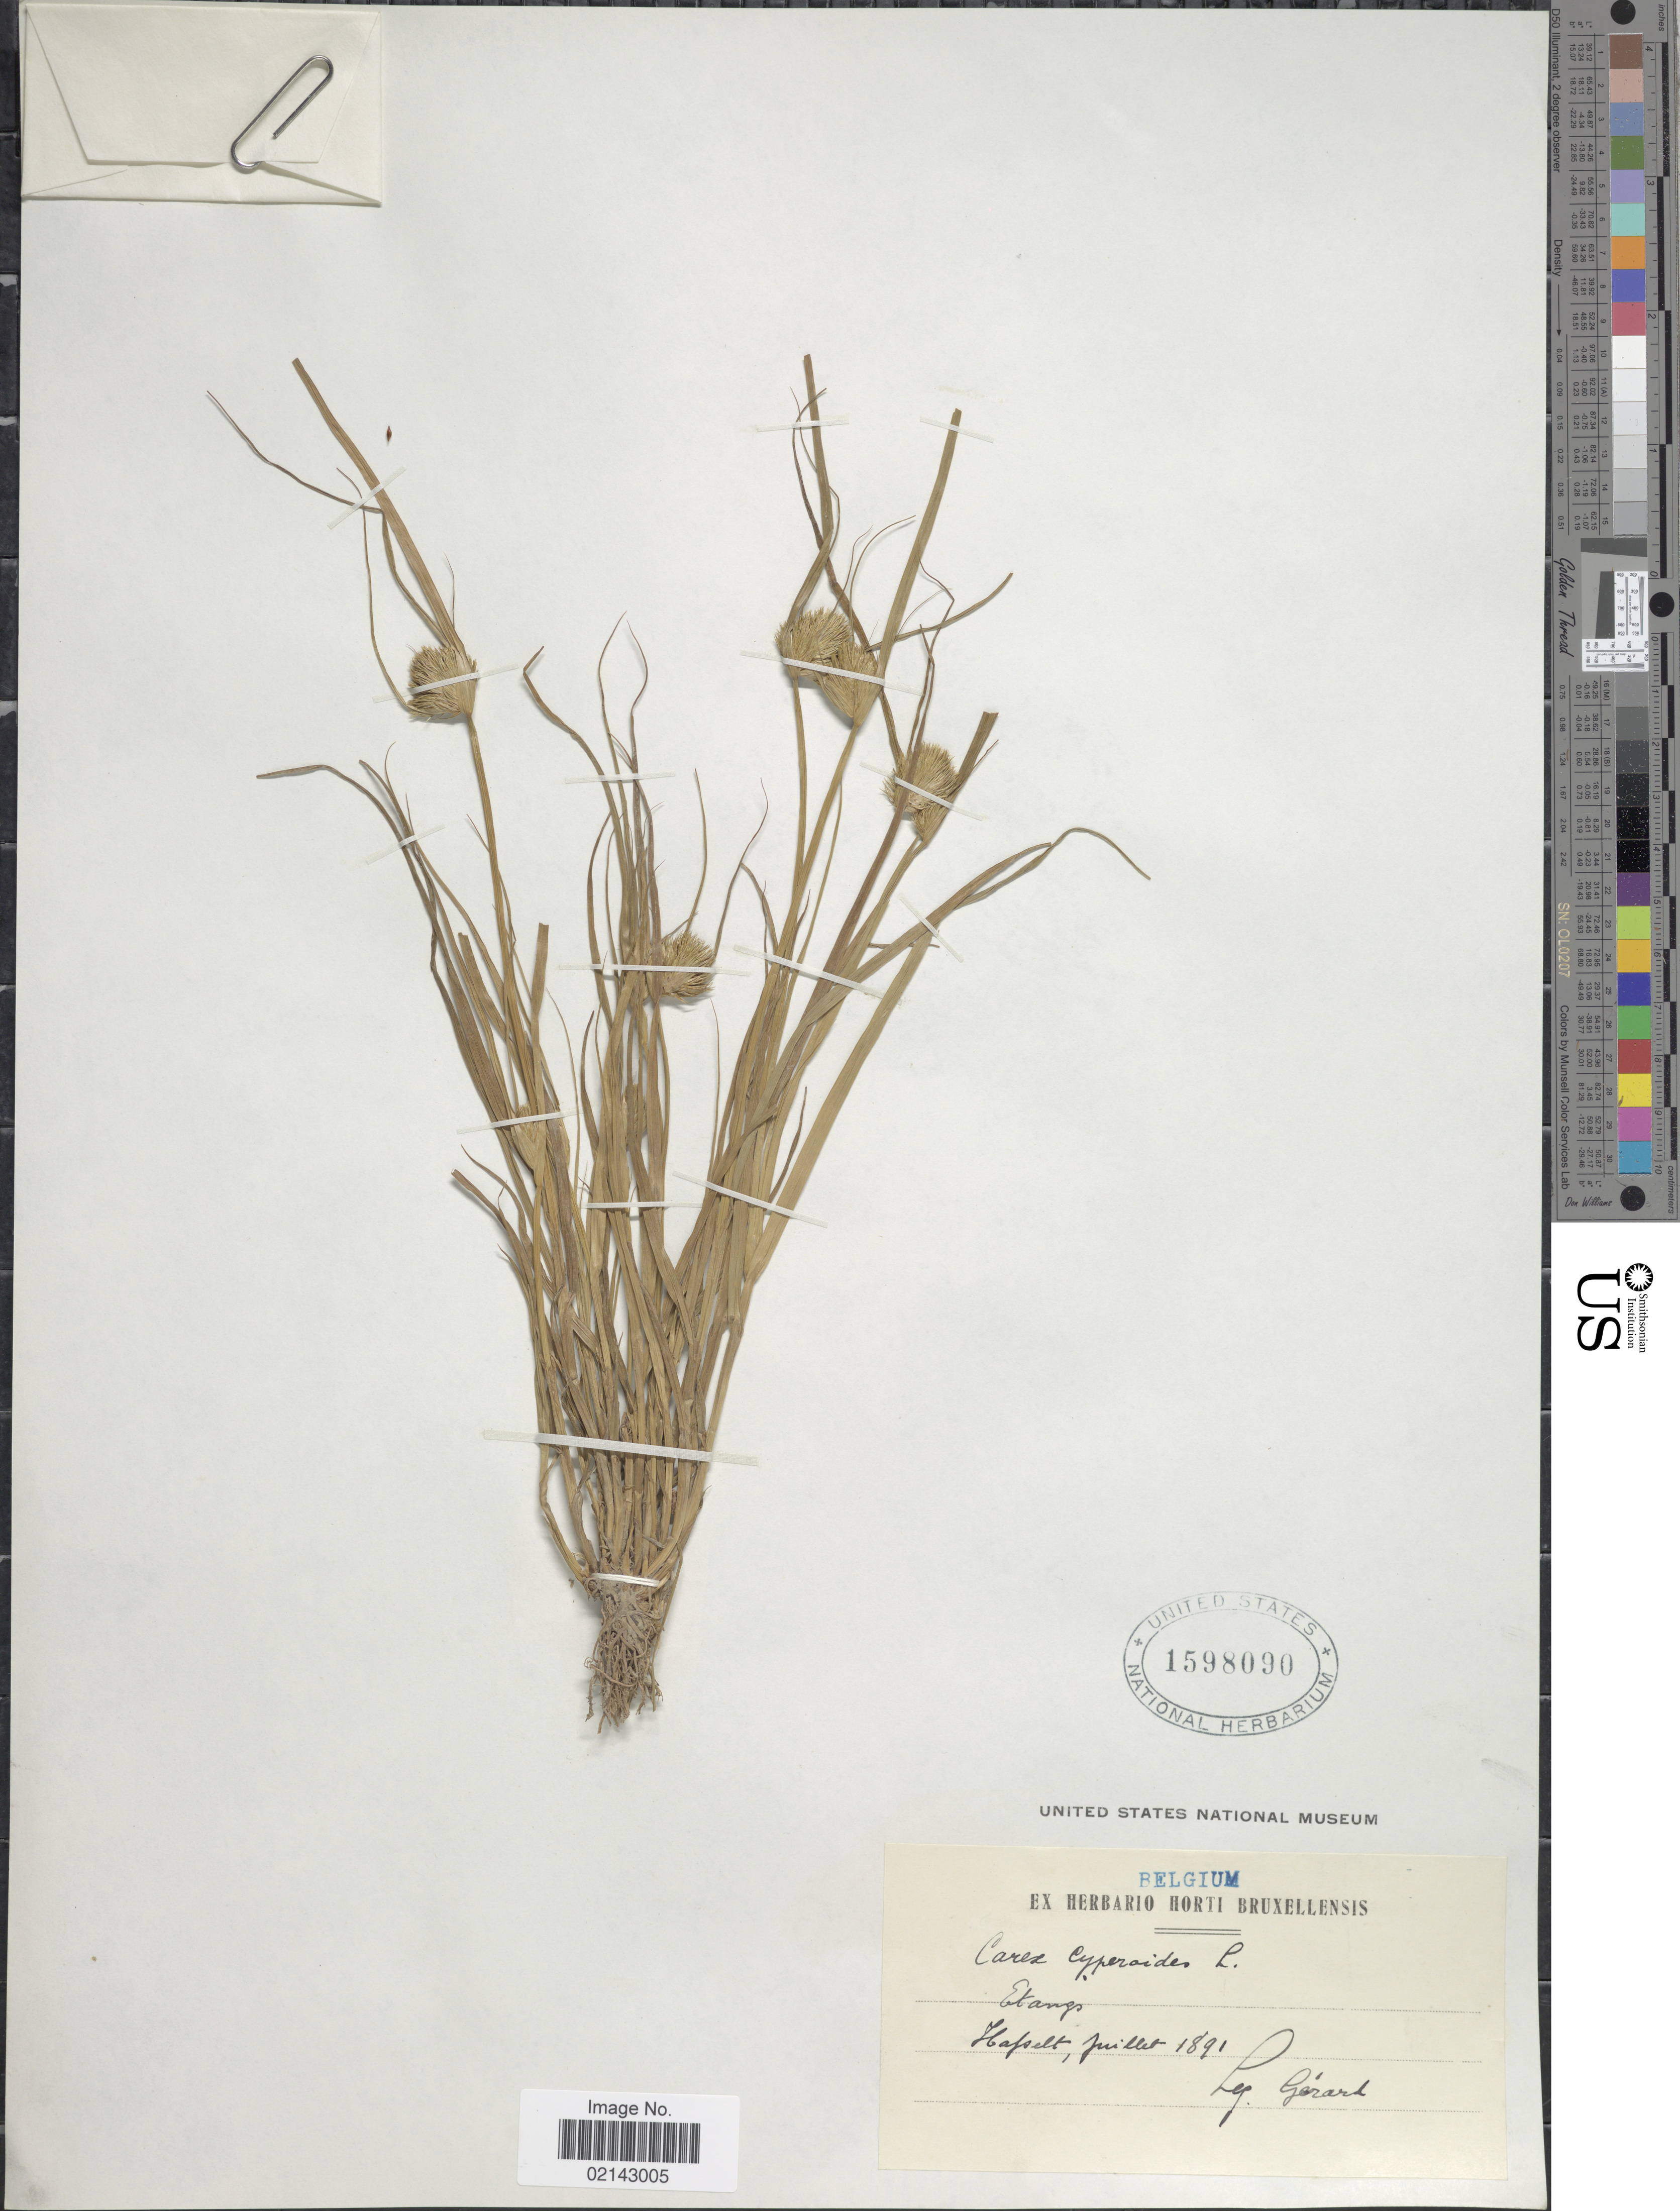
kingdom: Plantae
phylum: Tracheophyta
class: Liliopsida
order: Poales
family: Cyperaceae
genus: Carex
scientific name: Carex bohemica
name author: Schreb.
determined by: Strong, Mark T., (BOT), Smithsonian Institution - National Museum of Natural History (UNITED STATES)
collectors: -. Gerard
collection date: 1891-07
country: Belgium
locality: Belgium, Etangs, Hafstelt.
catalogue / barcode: US 1598090